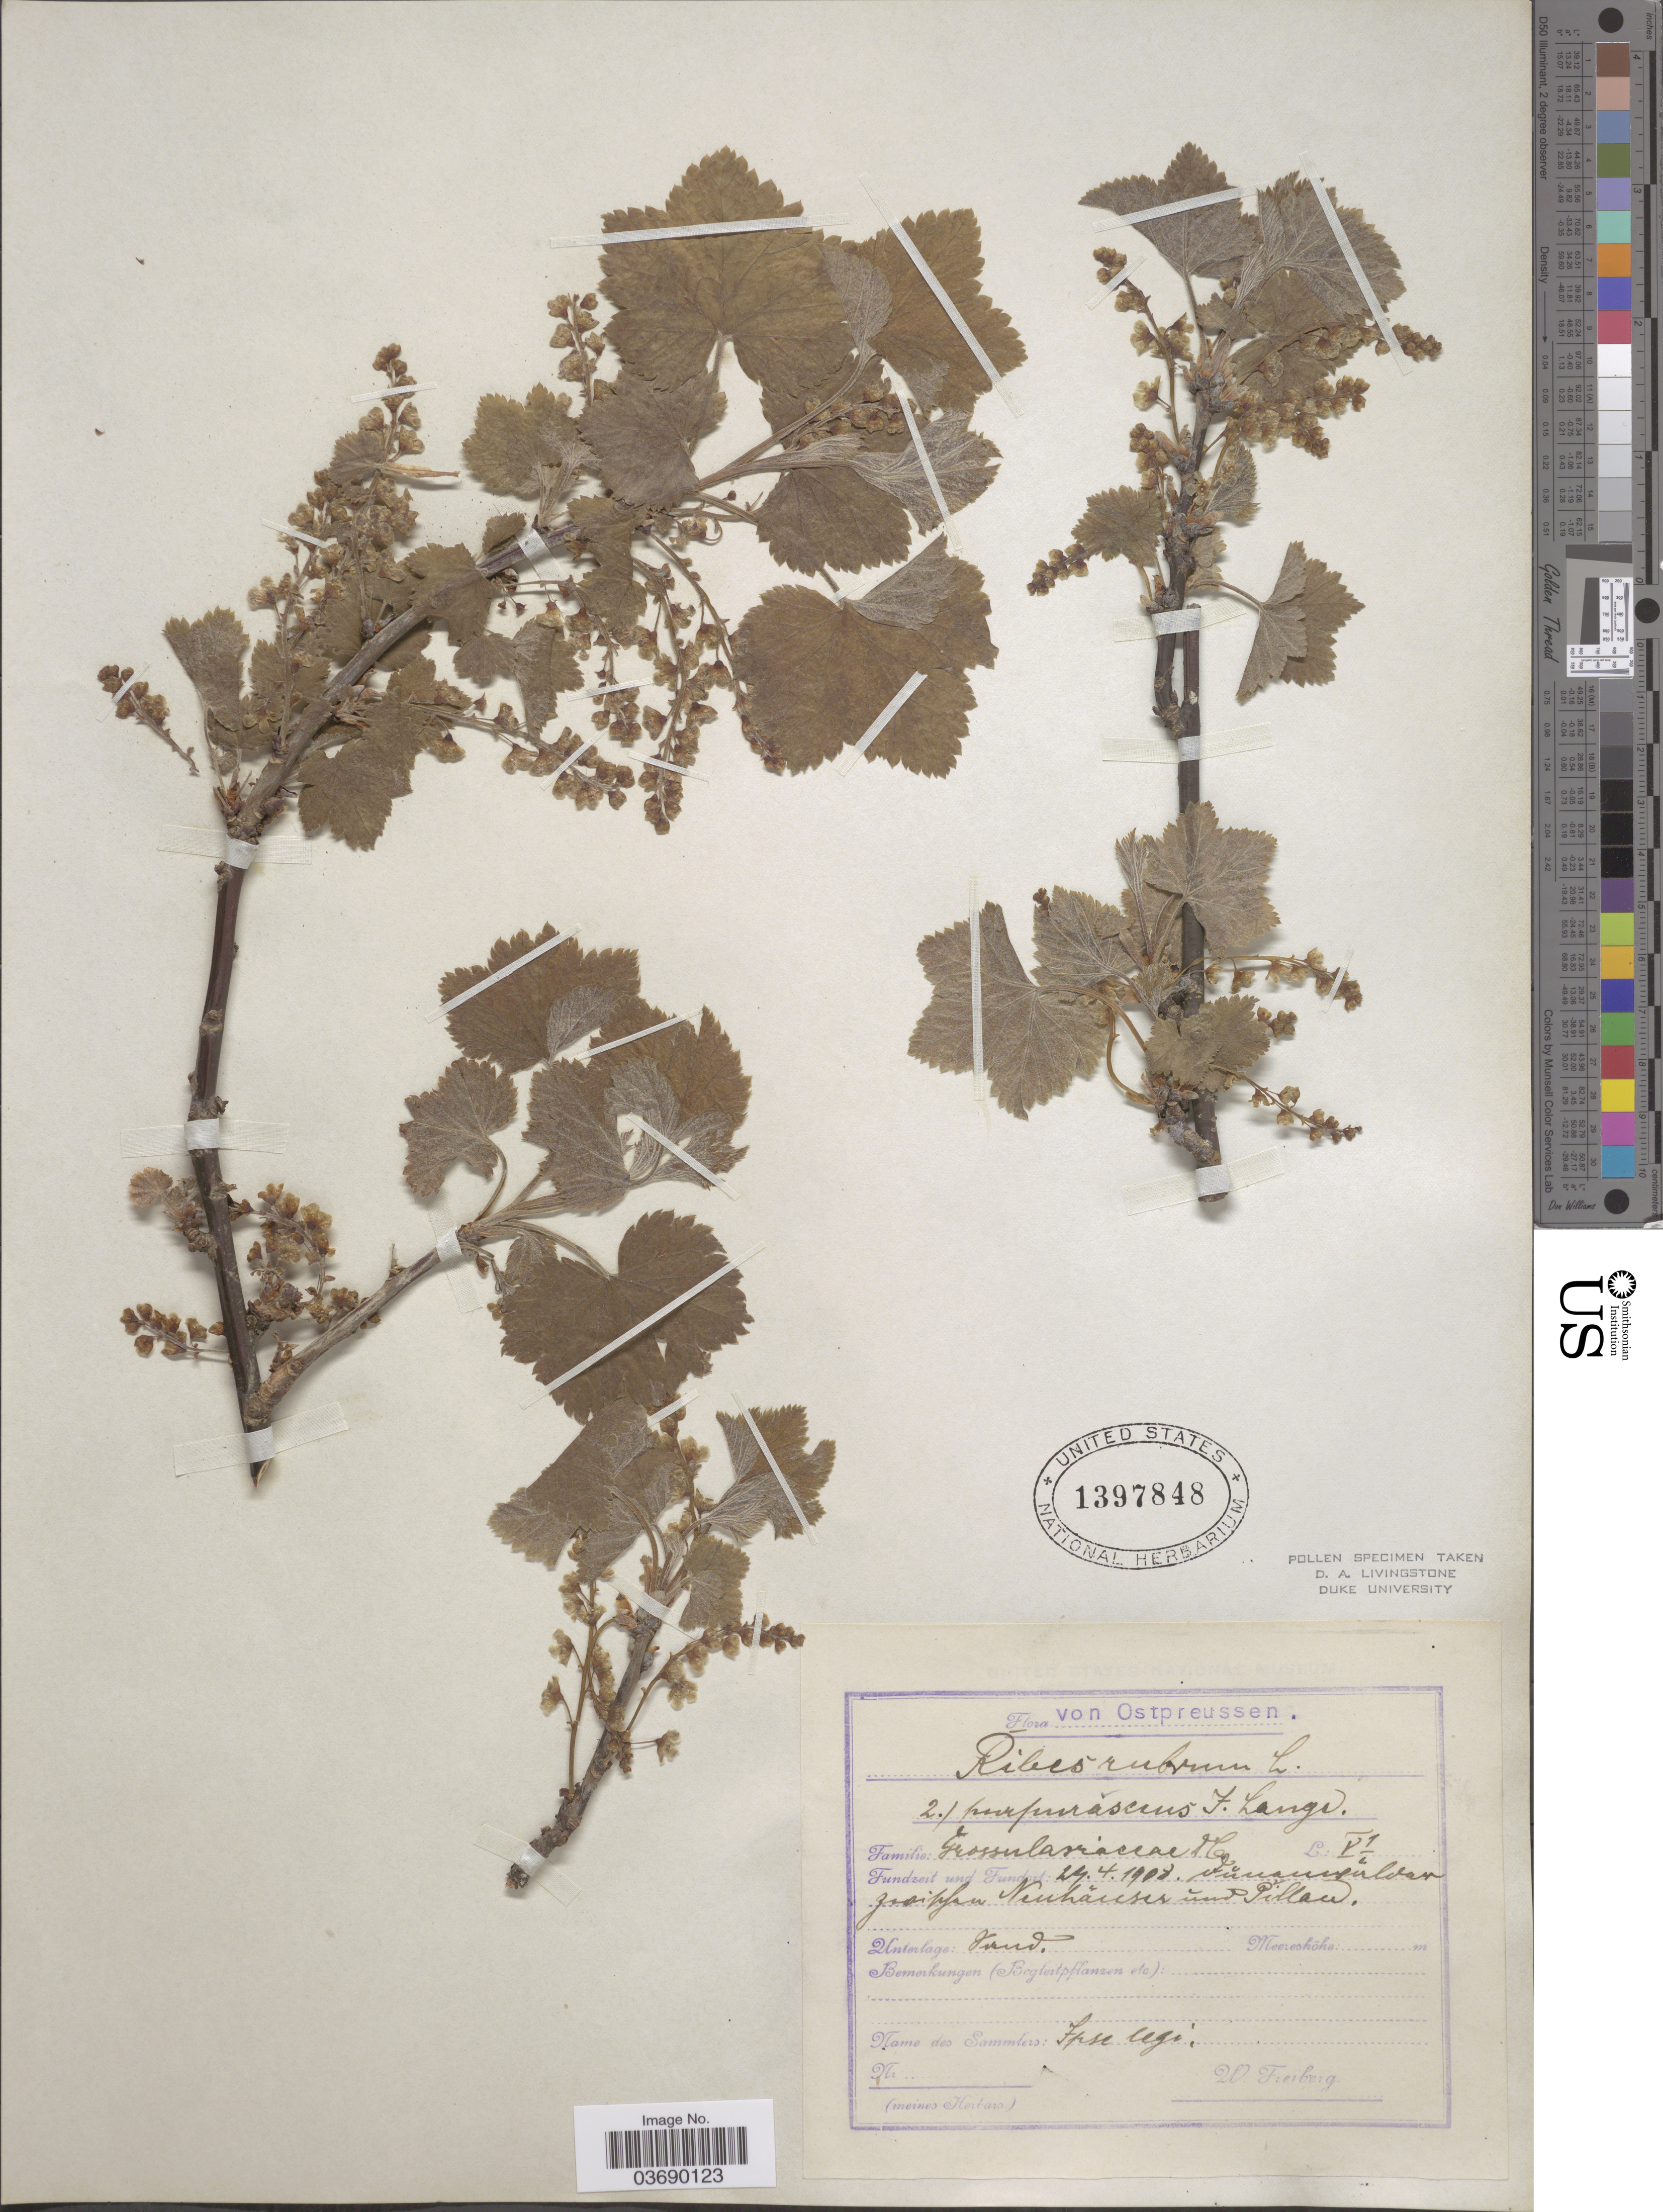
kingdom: Plantae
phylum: Tracheophyta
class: Magnoliopsida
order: Saxifragales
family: Grossulariaceae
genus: Ribes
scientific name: Ribes rubrum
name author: L.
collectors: W. Freiberg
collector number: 2?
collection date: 1908-04-29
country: Russian Federation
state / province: Kaliningrad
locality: Ostpreussen. ! Nauhäuser ŭnd Pillau.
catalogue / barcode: US 1397848